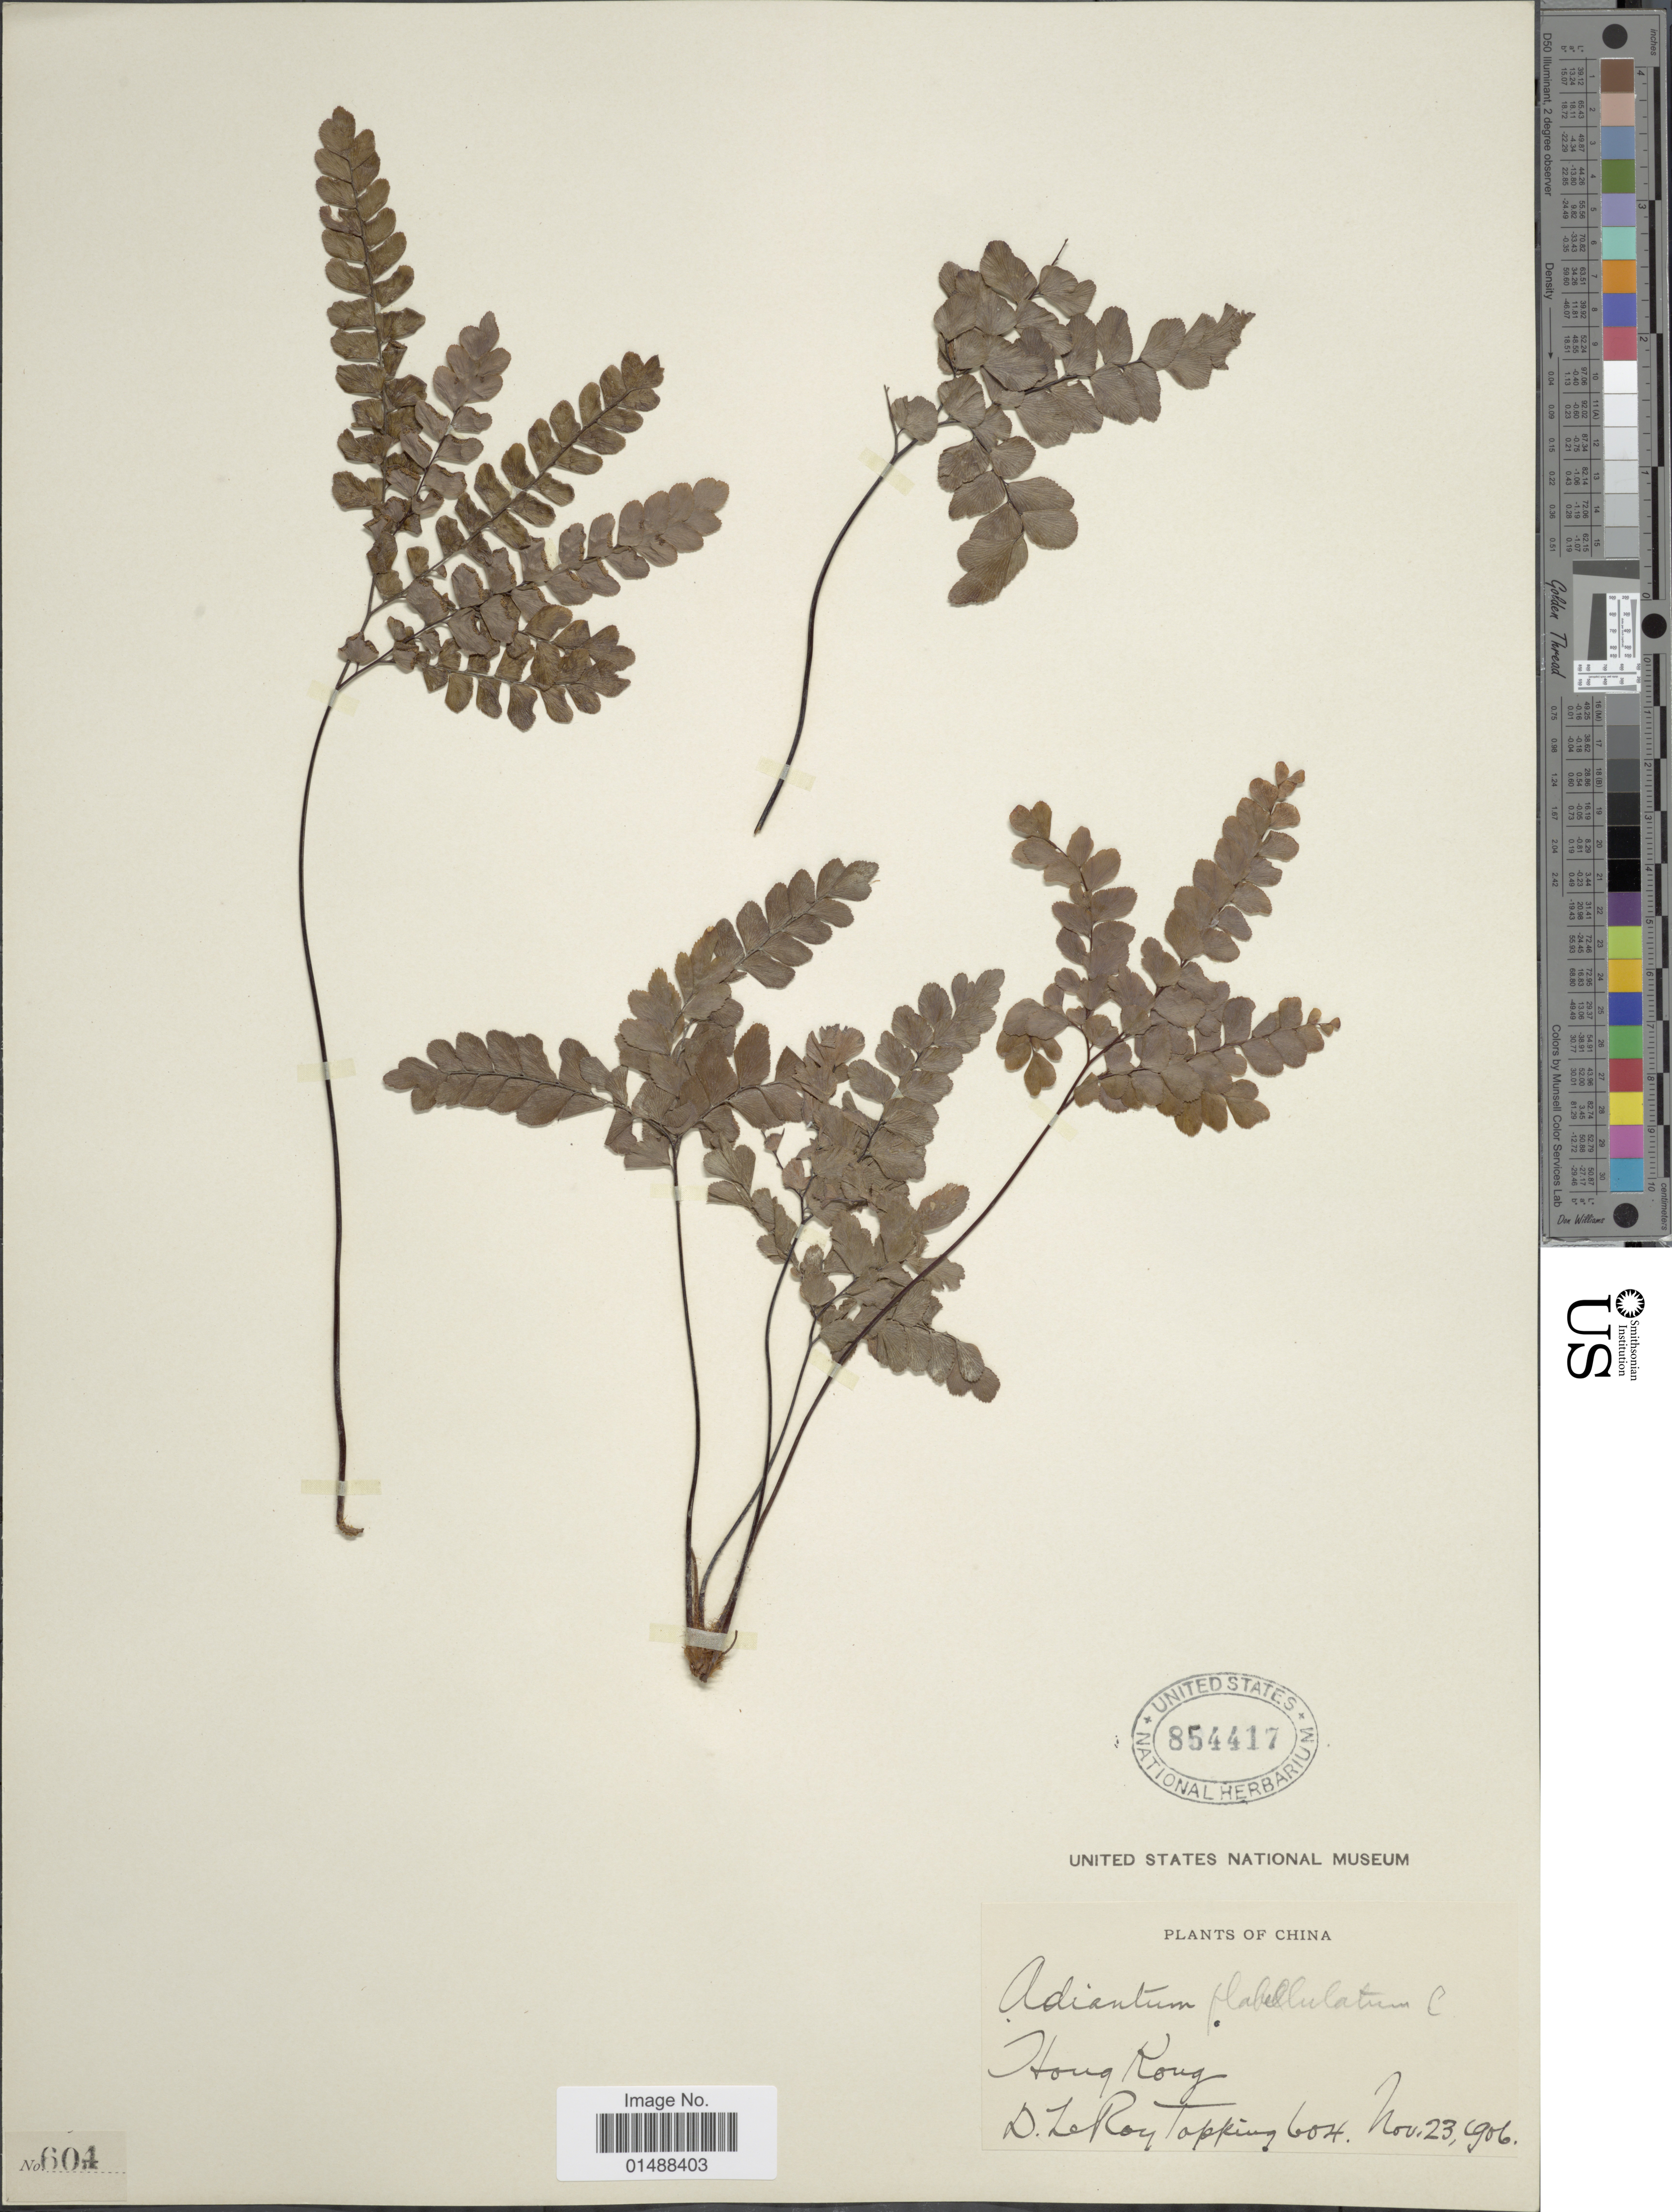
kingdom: Plantae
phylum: Tracheophyta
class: Polypodiopsida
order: Polypodiales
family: Pteridaceae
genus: Adiantum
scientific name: Adiantum flabellulatum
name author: L.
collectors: D. L. Topping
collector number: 604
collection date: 1906-11-23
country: China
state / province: Hong Kong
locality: China, Hong Kong.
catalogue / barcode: US 854417